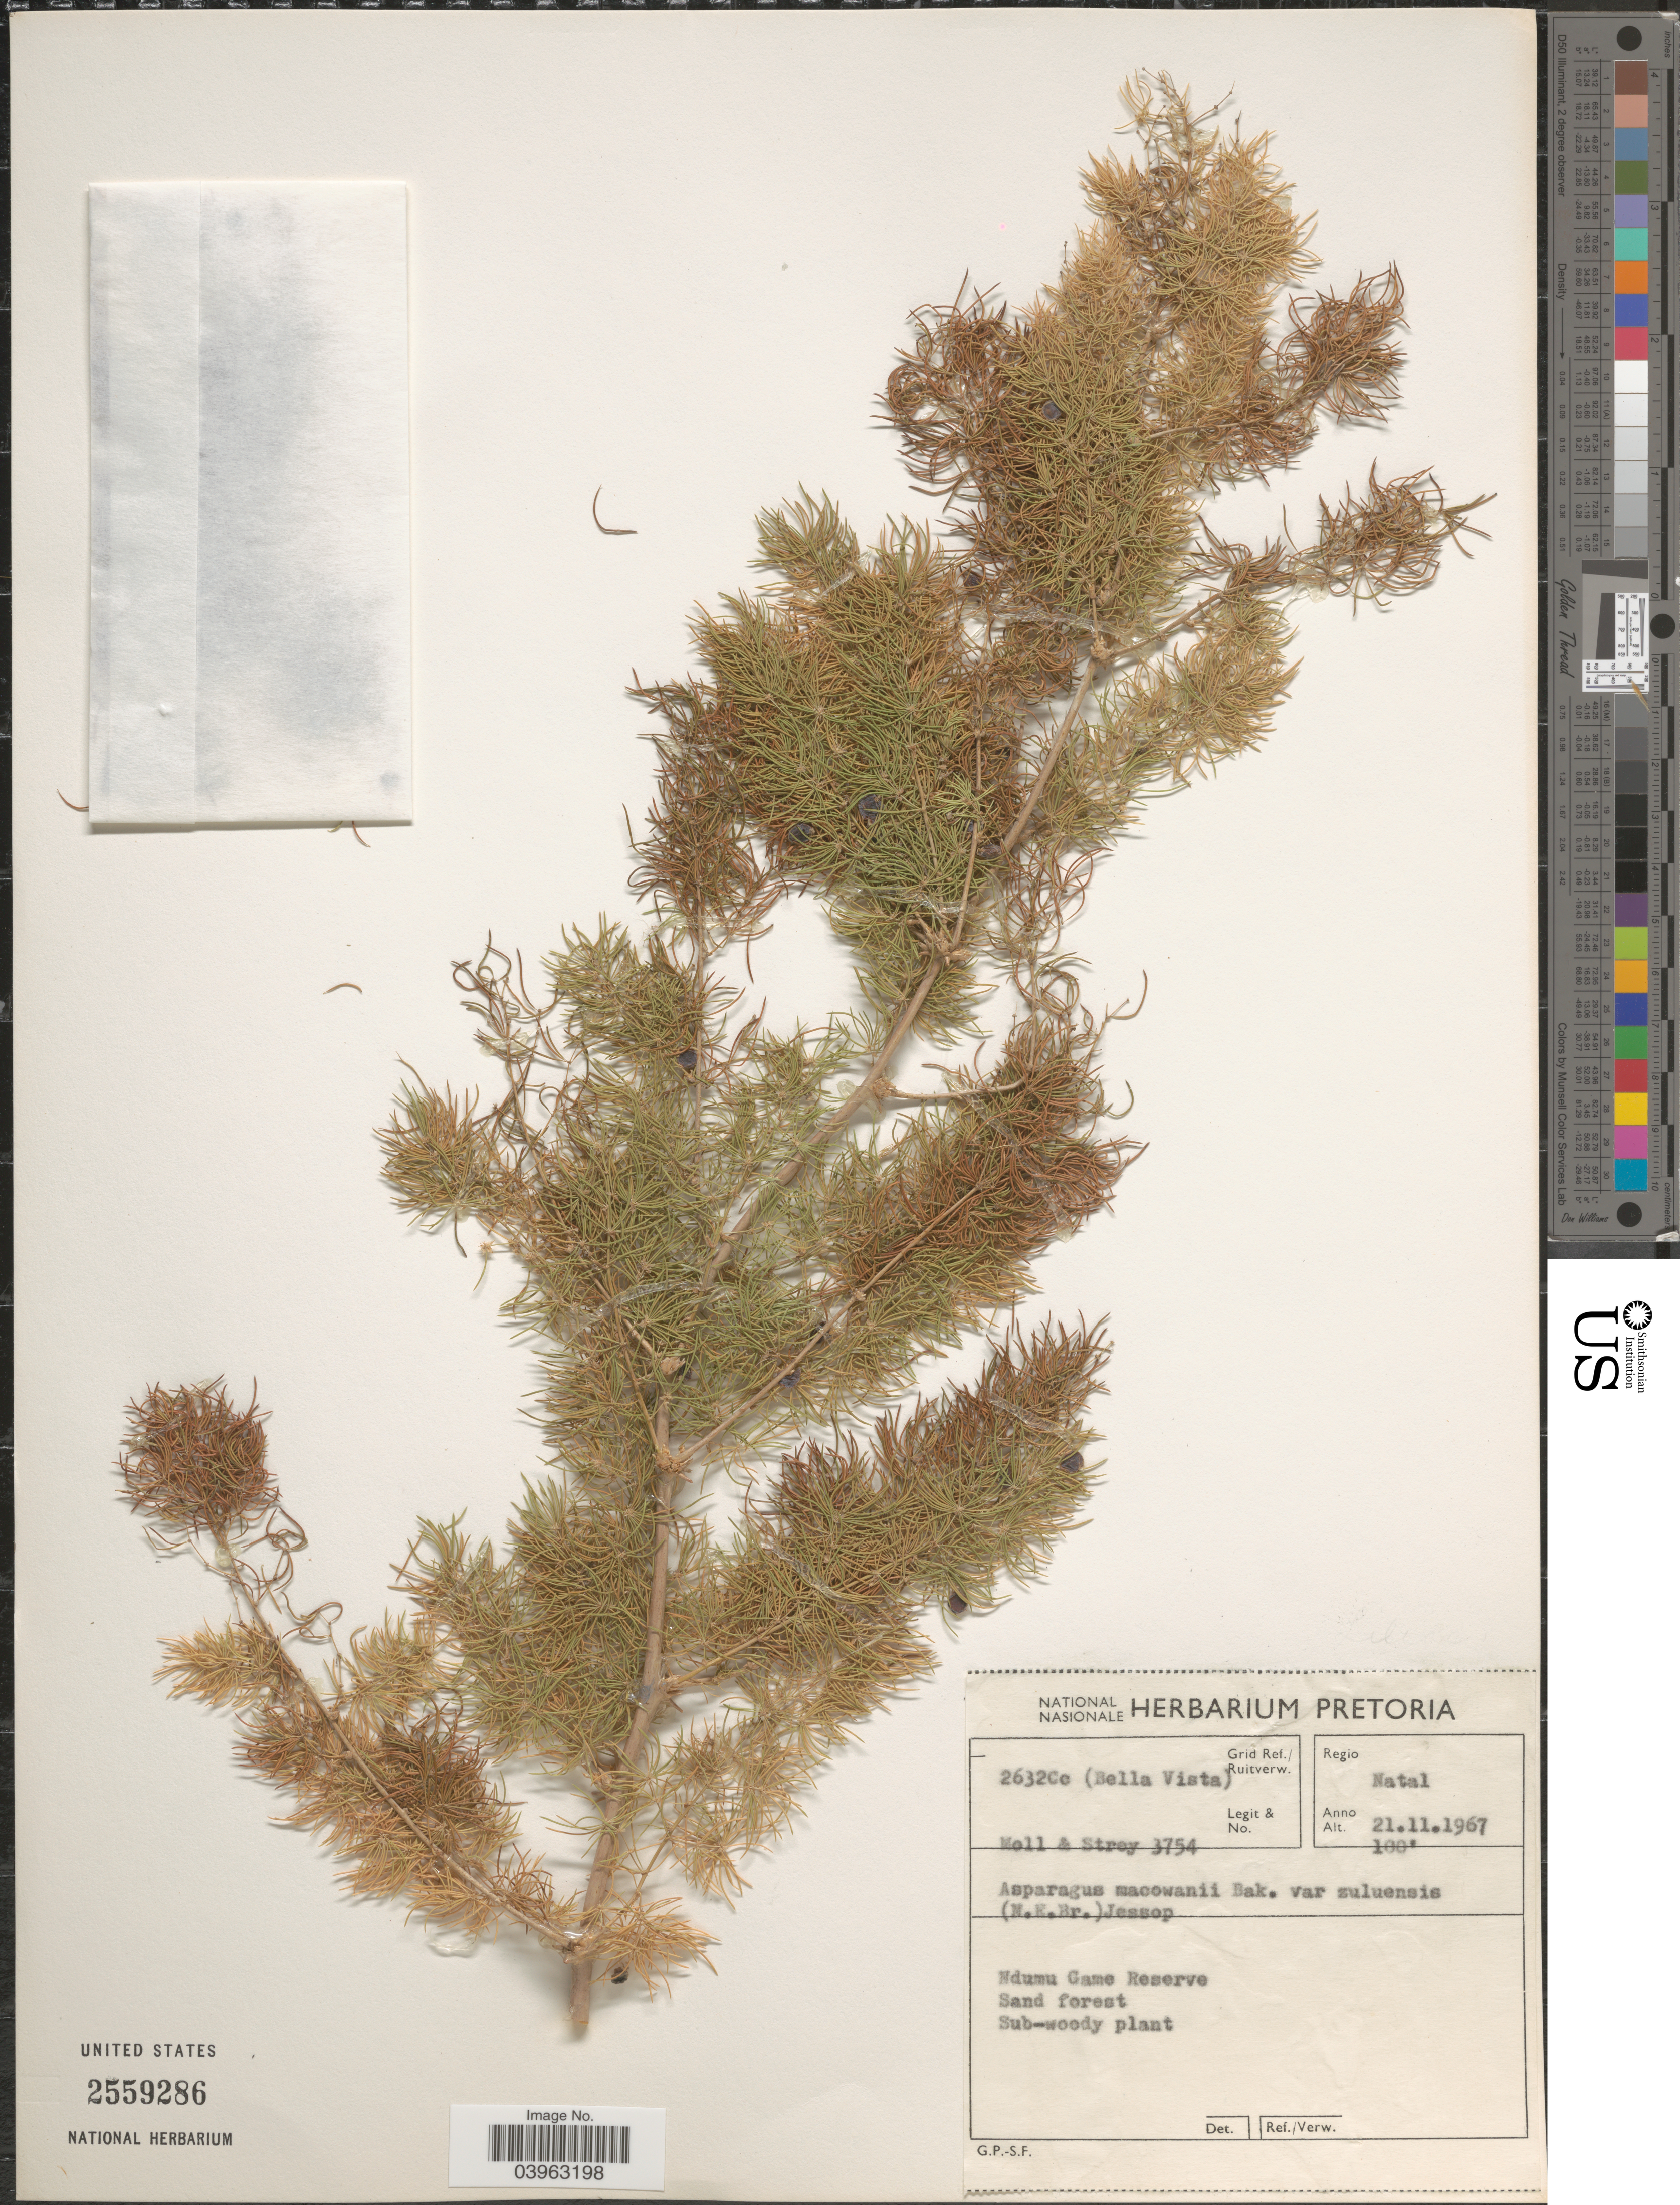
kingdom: Plantae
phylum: Tracheophyta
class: Liliopsida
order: Asparagales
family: Asparagaceae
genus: Asparagus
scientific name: Asparagus macowanii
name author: Baker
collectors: -. Moll & -. Strey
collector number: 3754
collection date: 1967-11-21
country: South Africa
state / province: KwaZulu-Natal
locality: Grid Ref./Ruitverw. 2632Cc (Bella Vista). Regio Natal. Ndumu Game Reserve.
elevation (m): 30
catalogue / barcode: US 2559286